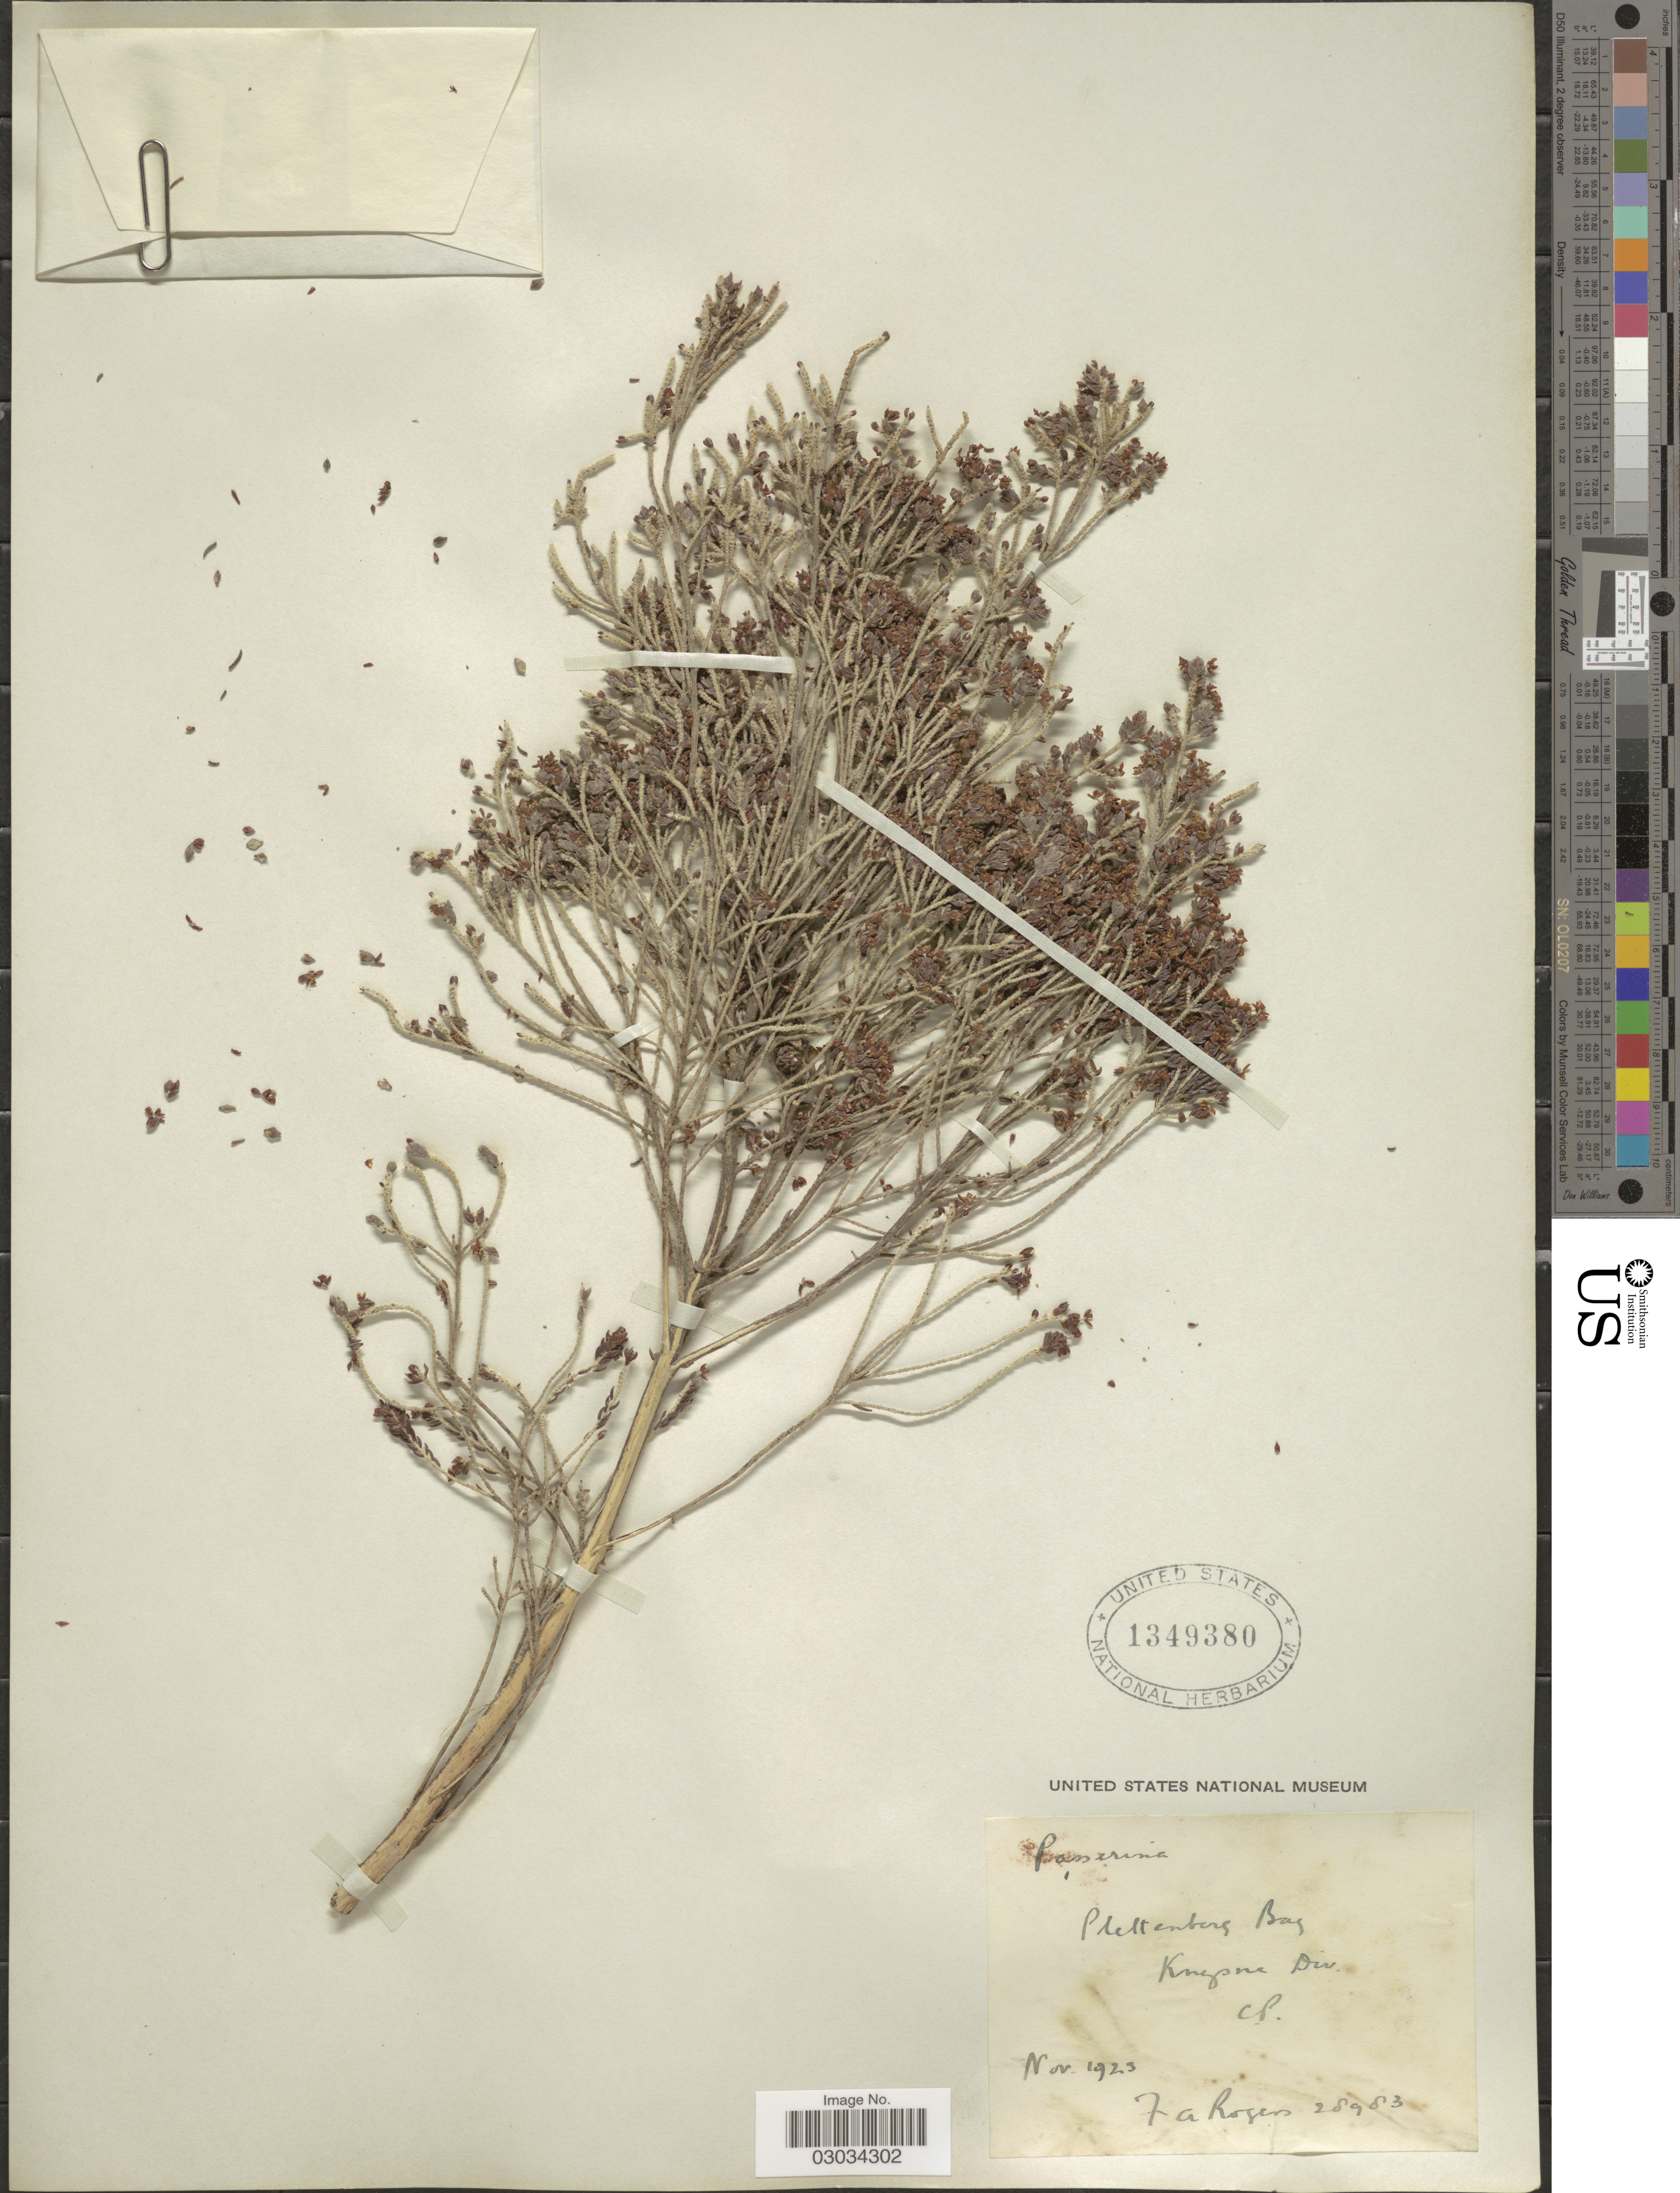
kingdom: Plantae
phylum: Tracheophyta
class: Magnoliopsida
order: Malvales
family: Thymelaeaceae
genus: Passerina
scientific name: Passerina sp.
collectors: F. A. Rogers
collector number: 28983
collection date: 1923-11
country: South Africa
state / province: Western Cape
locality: Plettenberg Bay Knyse Div. CP.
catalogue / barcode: US 1349380